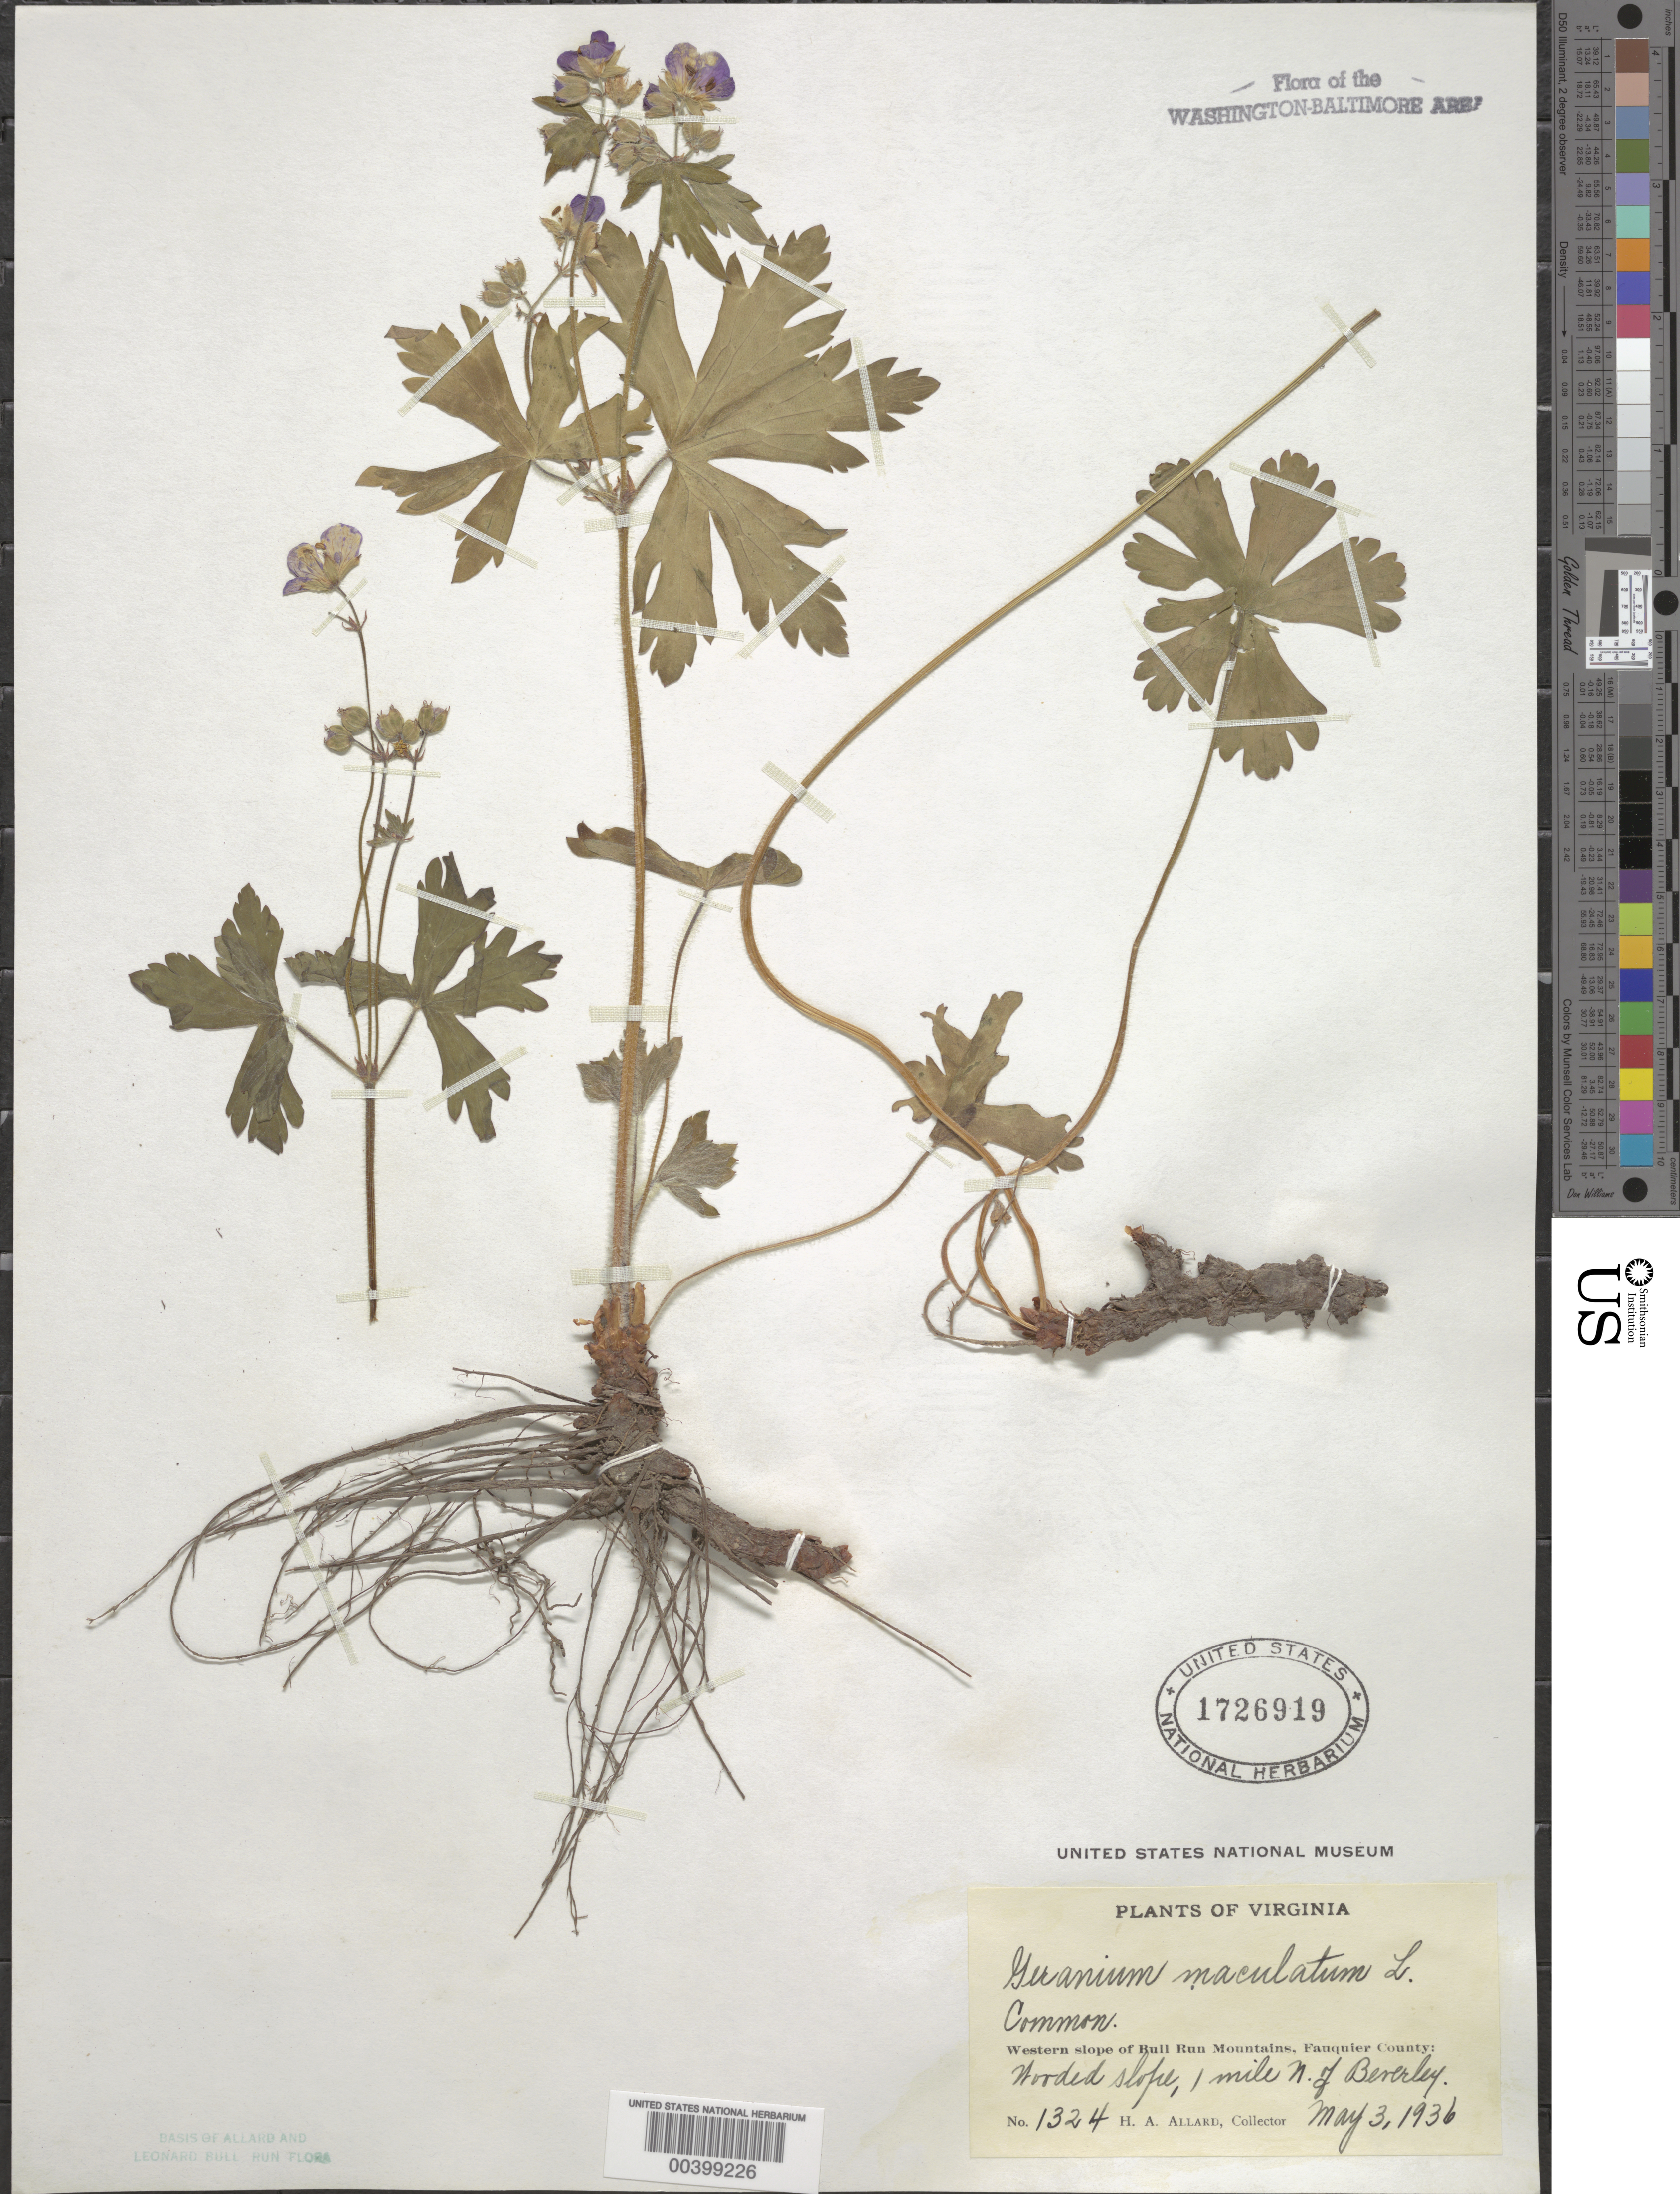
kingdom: Plantae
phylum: Tracheophyta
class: Magnoliopsida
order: Geraniales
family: Geraniaceae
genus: Geranium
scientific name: Geranium maculatum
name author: L.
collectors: H. A. Allard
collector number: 1324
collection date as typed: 03 May 1936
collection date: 1936-05-03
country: United States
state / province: Virginia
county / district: Fauquier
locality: Western Slope of Bull Run Mountains, 1 Mile North of Beverley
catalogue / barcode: US 1726919